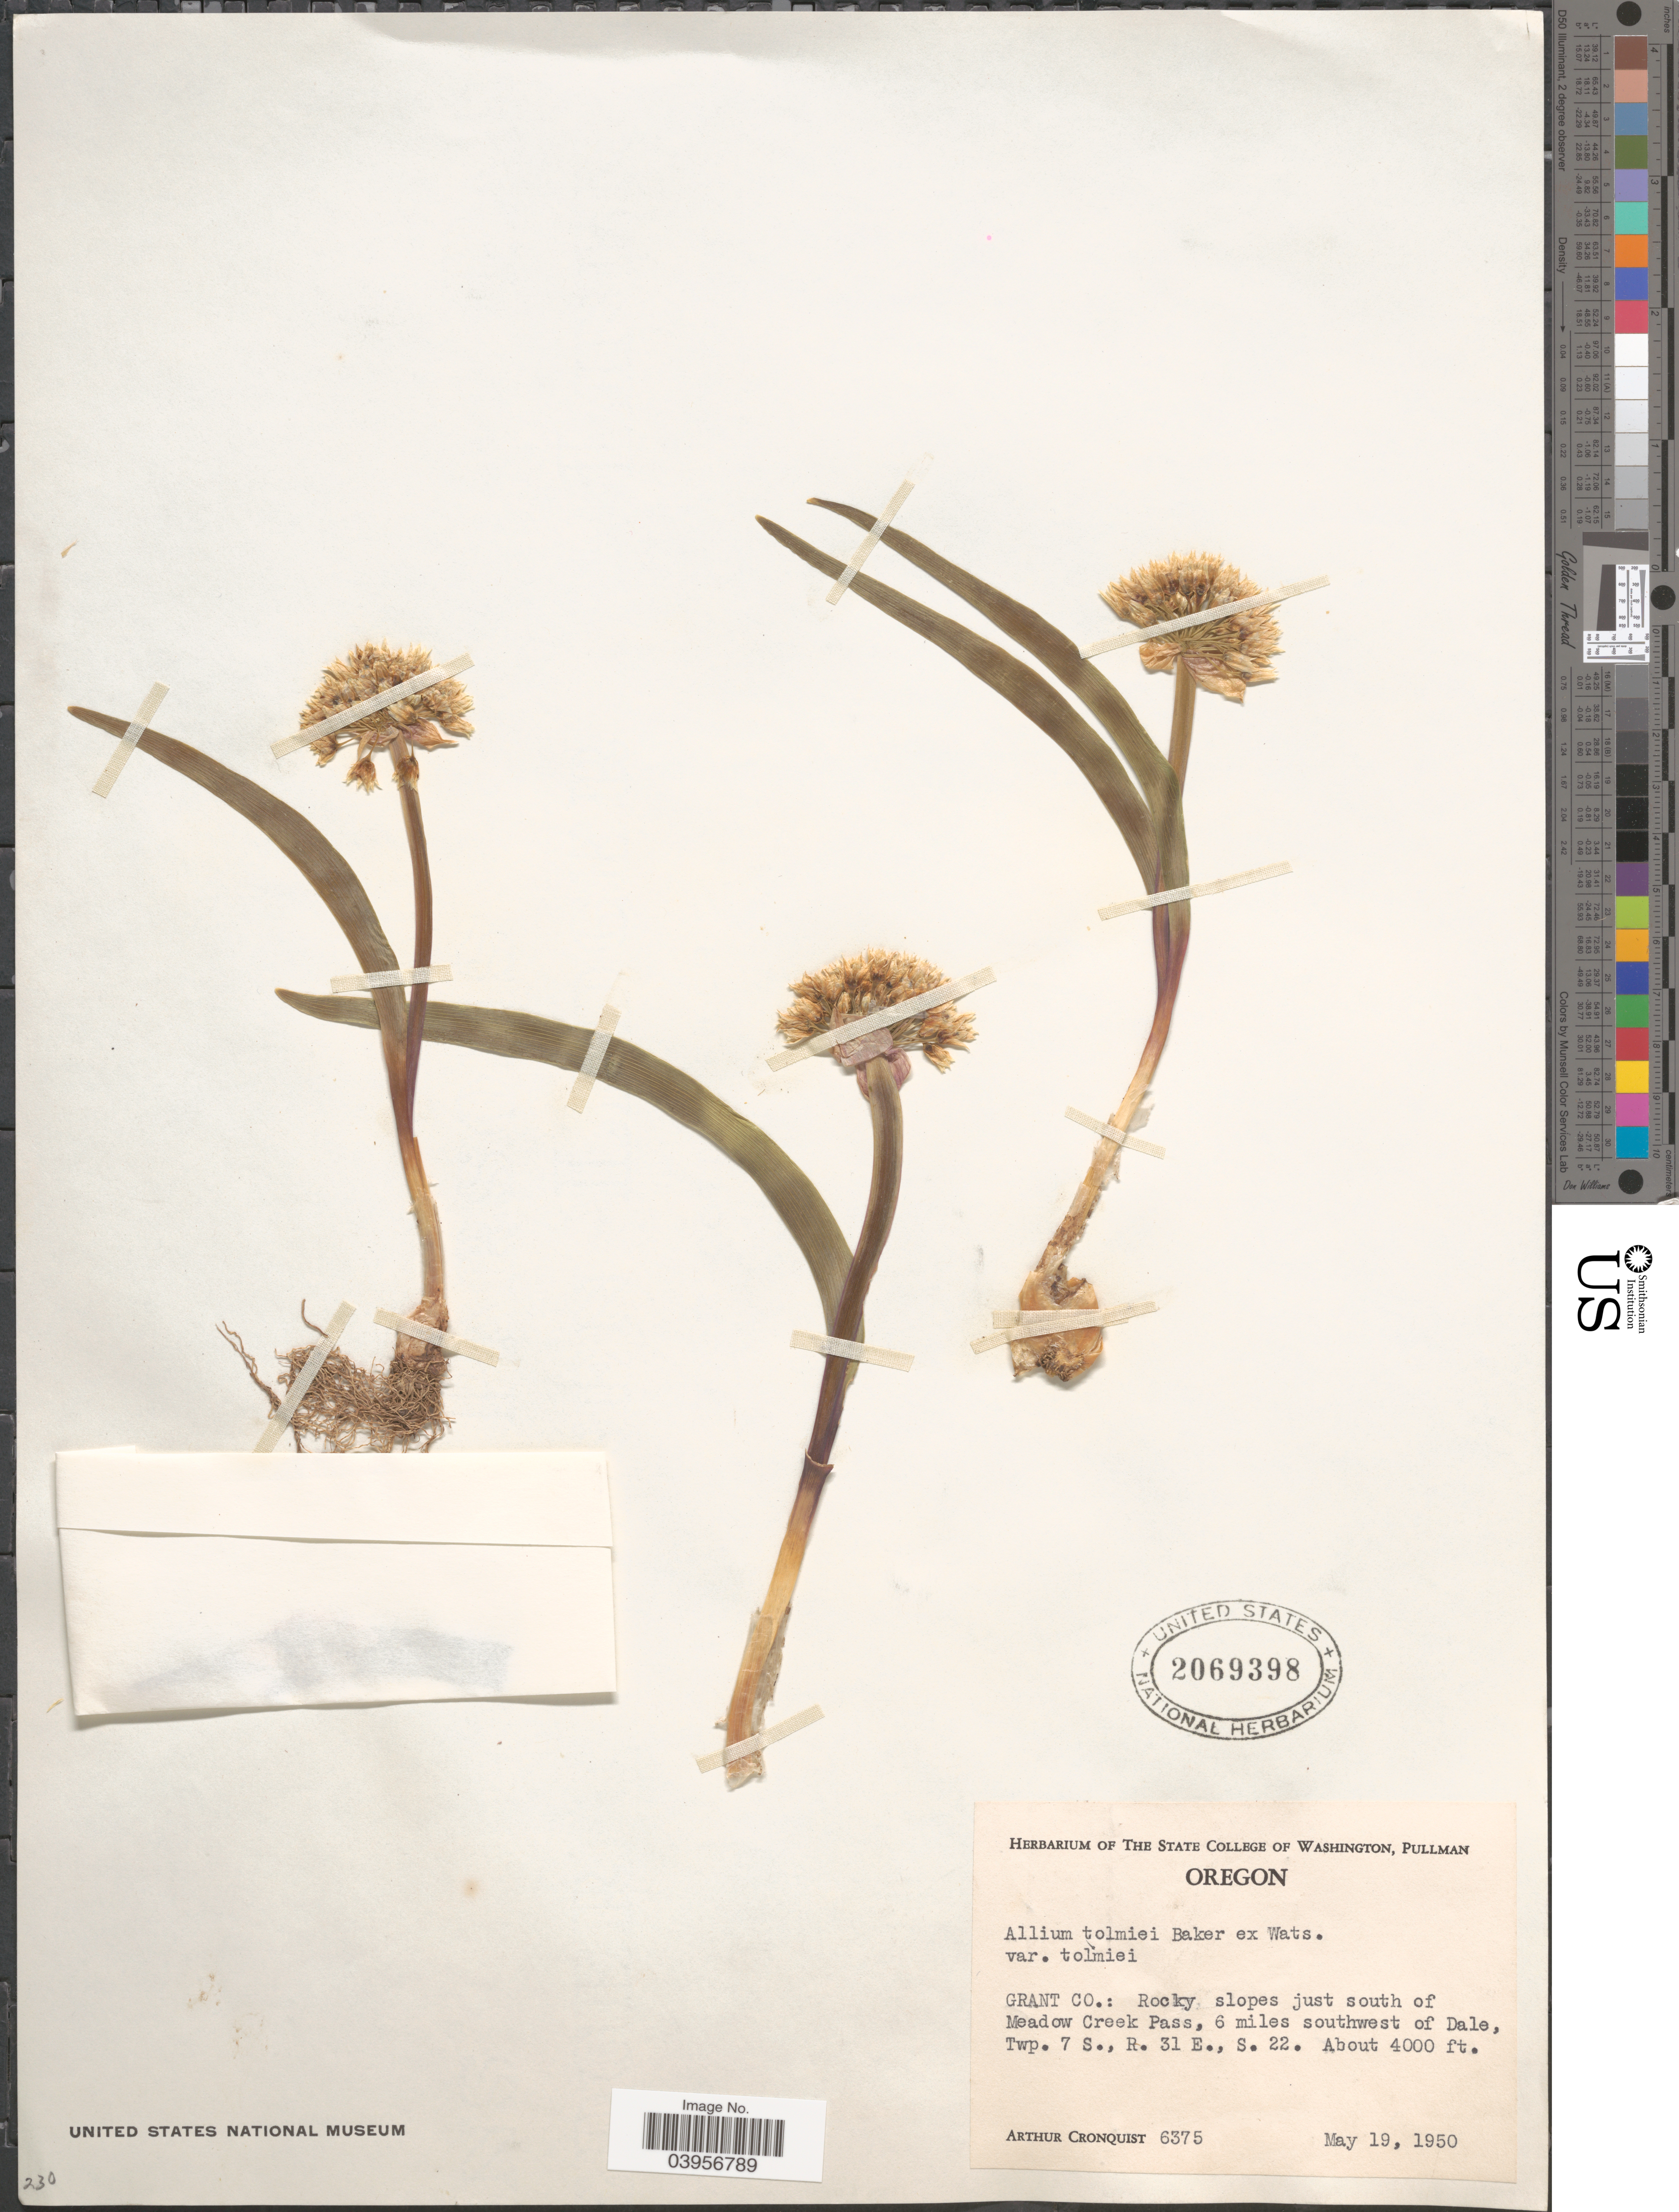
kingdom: Plantae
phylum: Tracheophyta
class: Liliopsida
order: Asparagales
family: Amaryllidaceae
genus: Allium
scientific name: Allium tolmiei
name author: Baker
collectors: A. J. Cronquist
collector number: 6375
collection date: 1950-05-19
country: United States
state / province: Oregon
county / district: Grant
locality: Grant Co.: Rocky slopes just south of Meadow Creek Pass, 6 miles southwest of Dale, Twp. 7 S., R. 31 E., S. 22.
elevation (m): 1219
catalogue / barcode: US 2069398